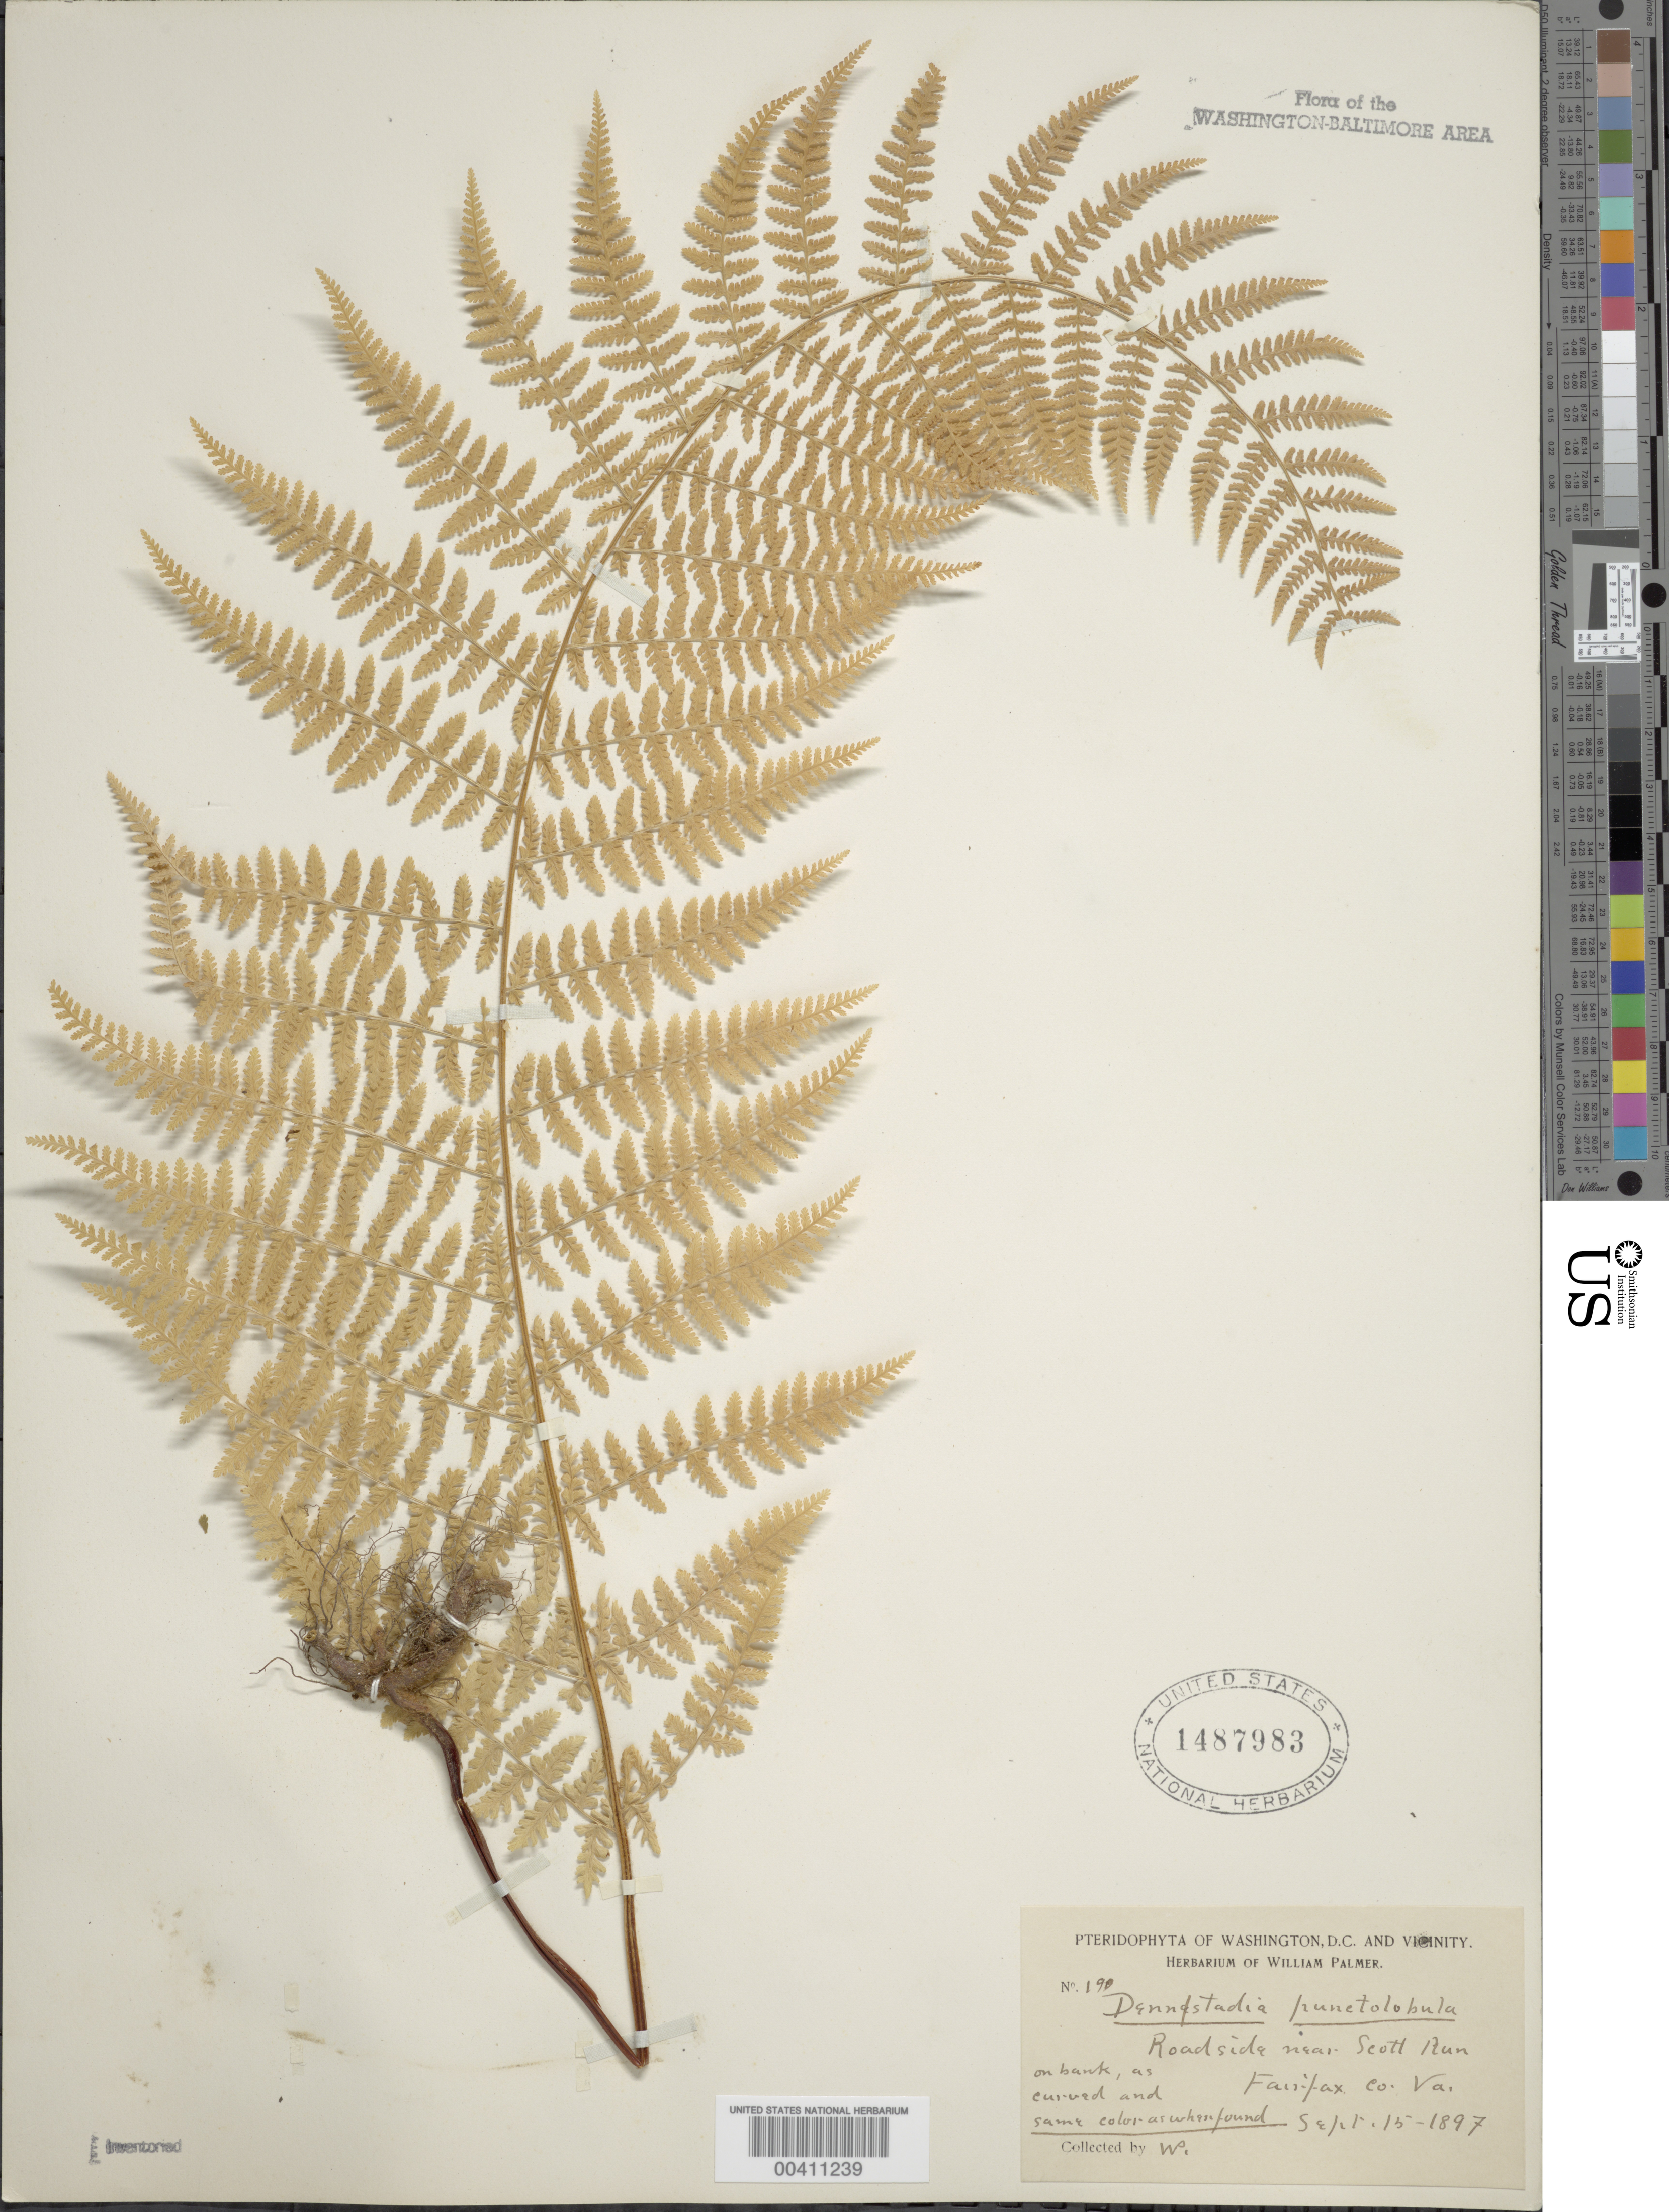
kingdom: Plantae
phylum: Tracheophyta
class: Polypodiopsida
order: Polypodiales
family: Dennstaedtiaceae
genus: Dennstaedtia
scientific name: Dennstaedtia punctilobula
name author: (Michx.) T. Moore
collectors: W. Palmer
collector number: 190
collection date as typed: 15 Sep 1897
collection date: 1897-09-15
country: United States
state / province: Virginia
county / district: Fairfax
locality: Roadside, near Scott Run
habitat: Roadside band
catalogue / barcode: US 1487983